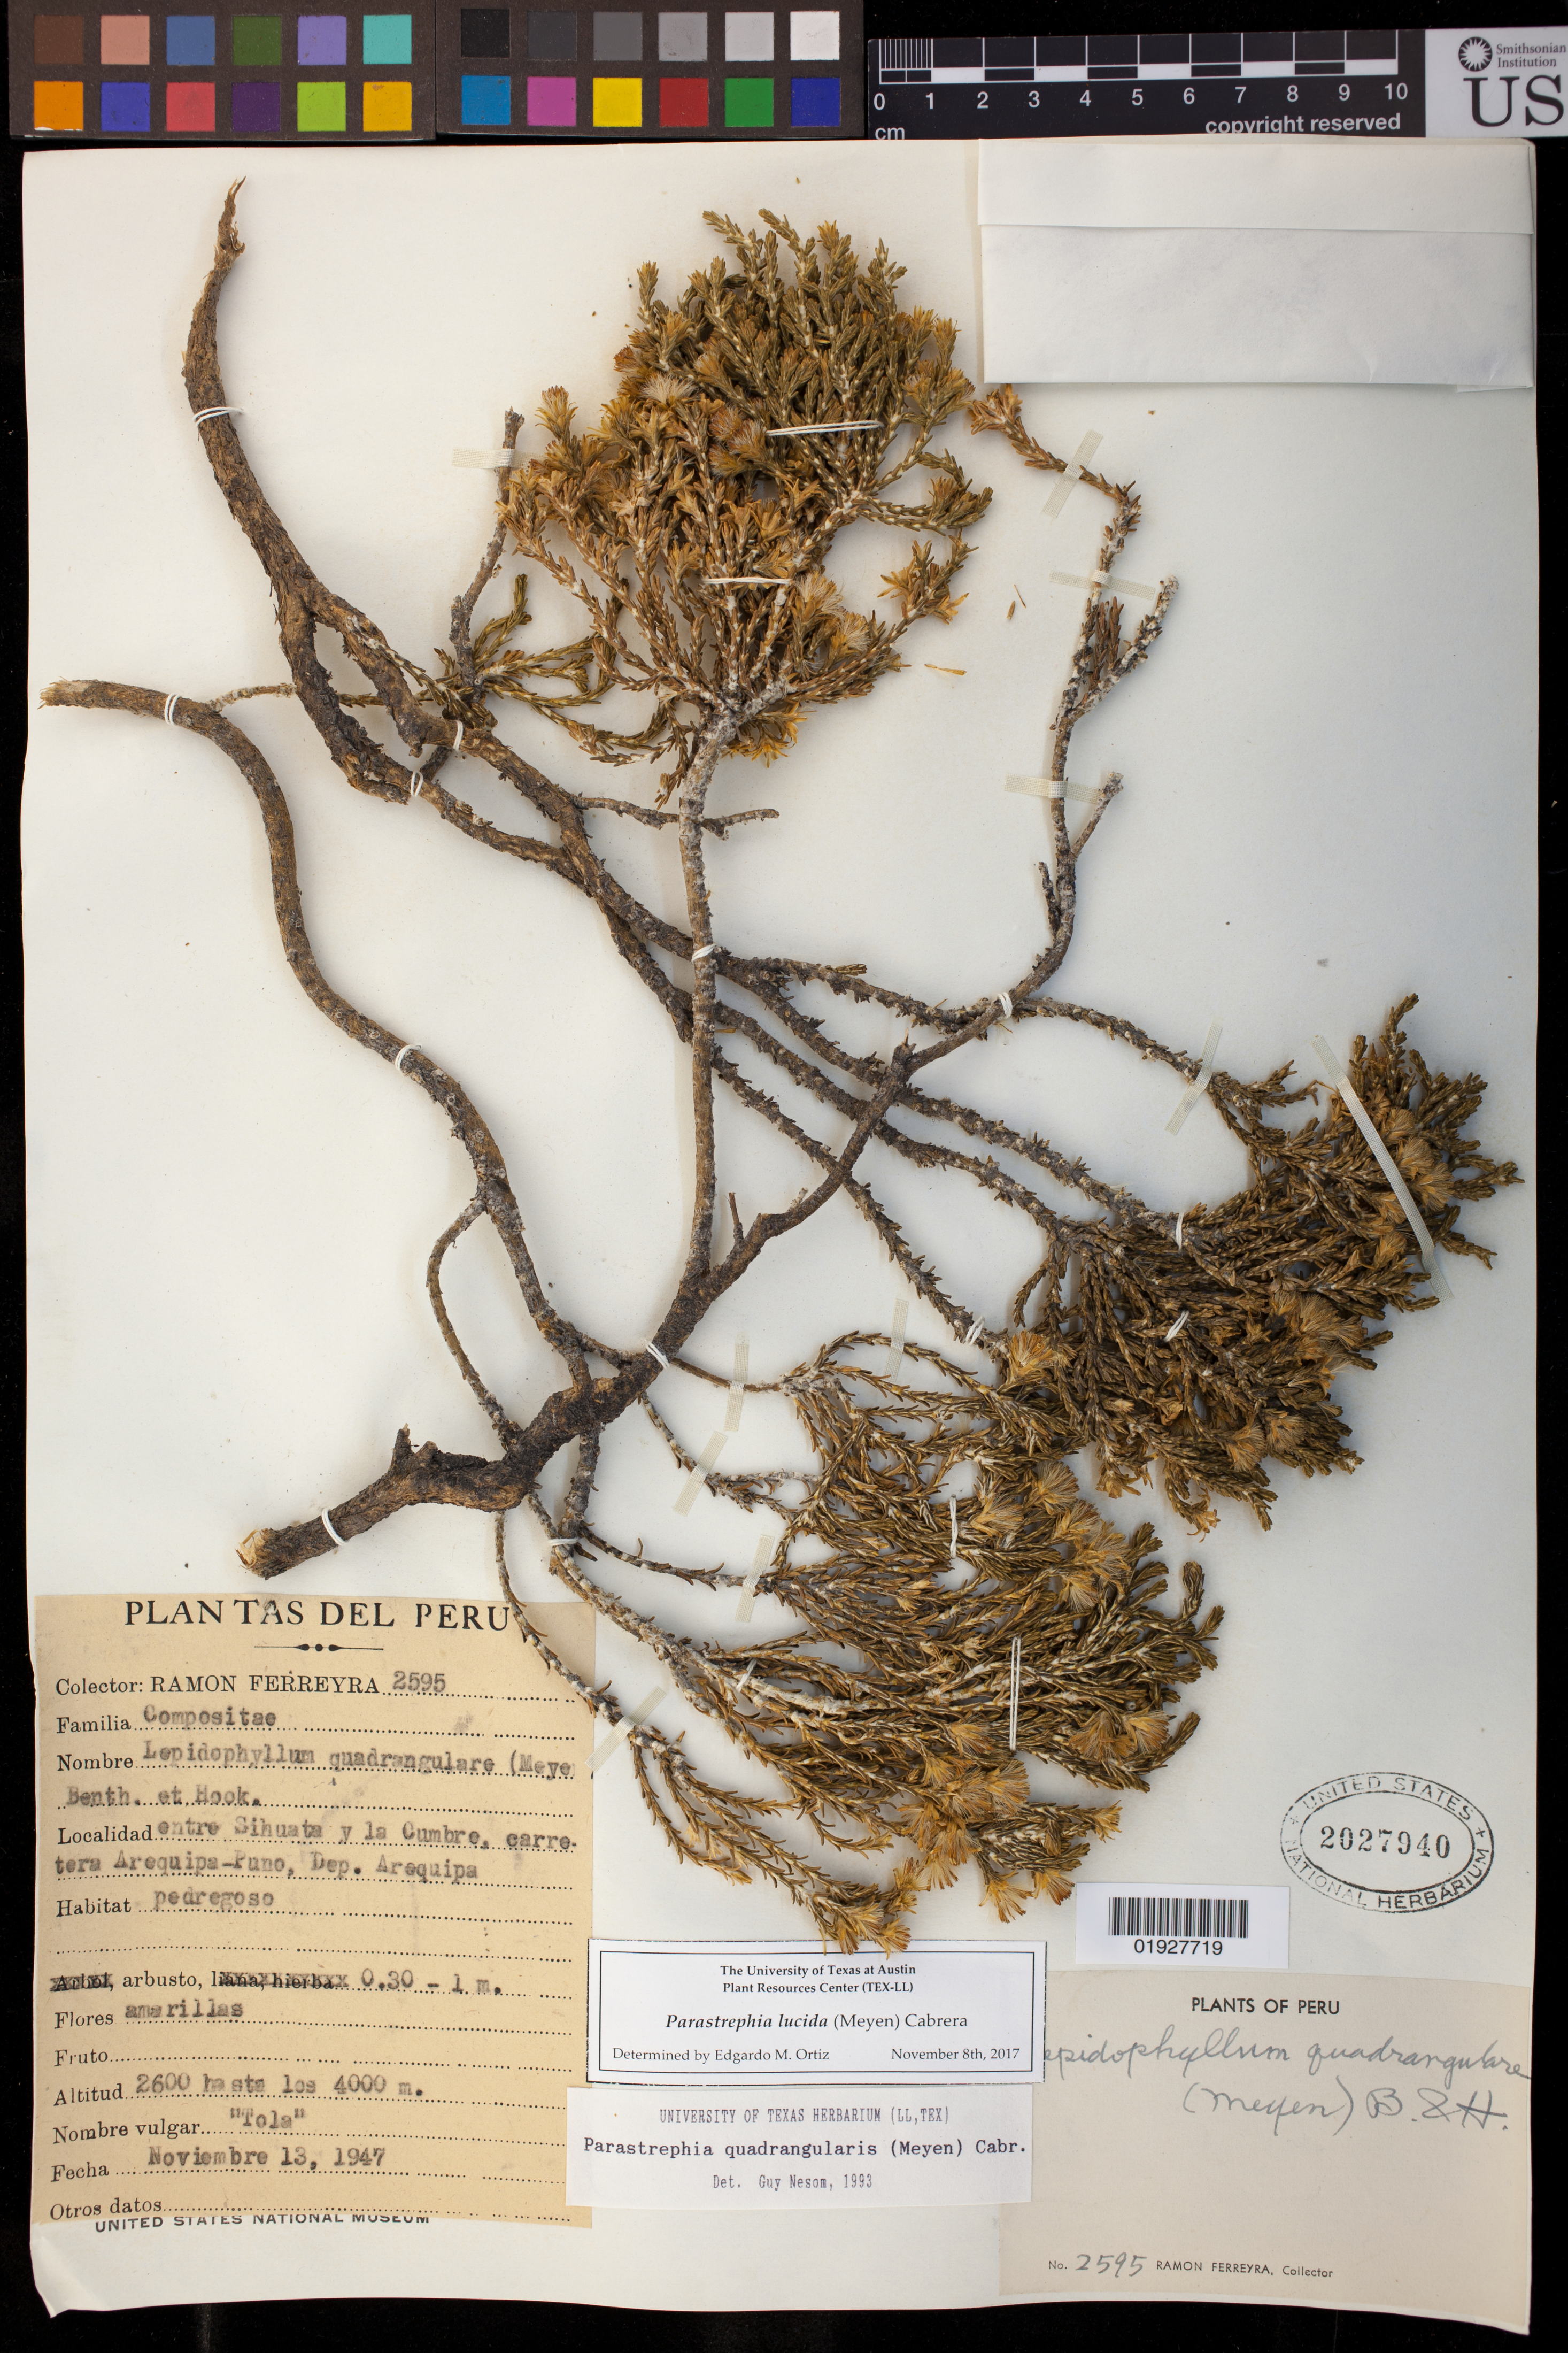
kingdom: Plantae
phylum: Tracheophyta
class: Magnoliopsida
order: Asterales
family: Asteraceae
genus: Parastrephia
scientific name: Parastrephia lucida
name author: (Meyen) Cabrera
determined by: Ortiz, E. M.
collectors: R. A. Ferreyra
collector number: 2595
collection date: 1947-11-13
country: Peru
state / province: Arequipa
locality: Entre Sihuata y la Cumbre, carretera Arequipa-Puno.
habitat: pedregoso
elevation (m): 2600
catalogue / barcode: US 2027940